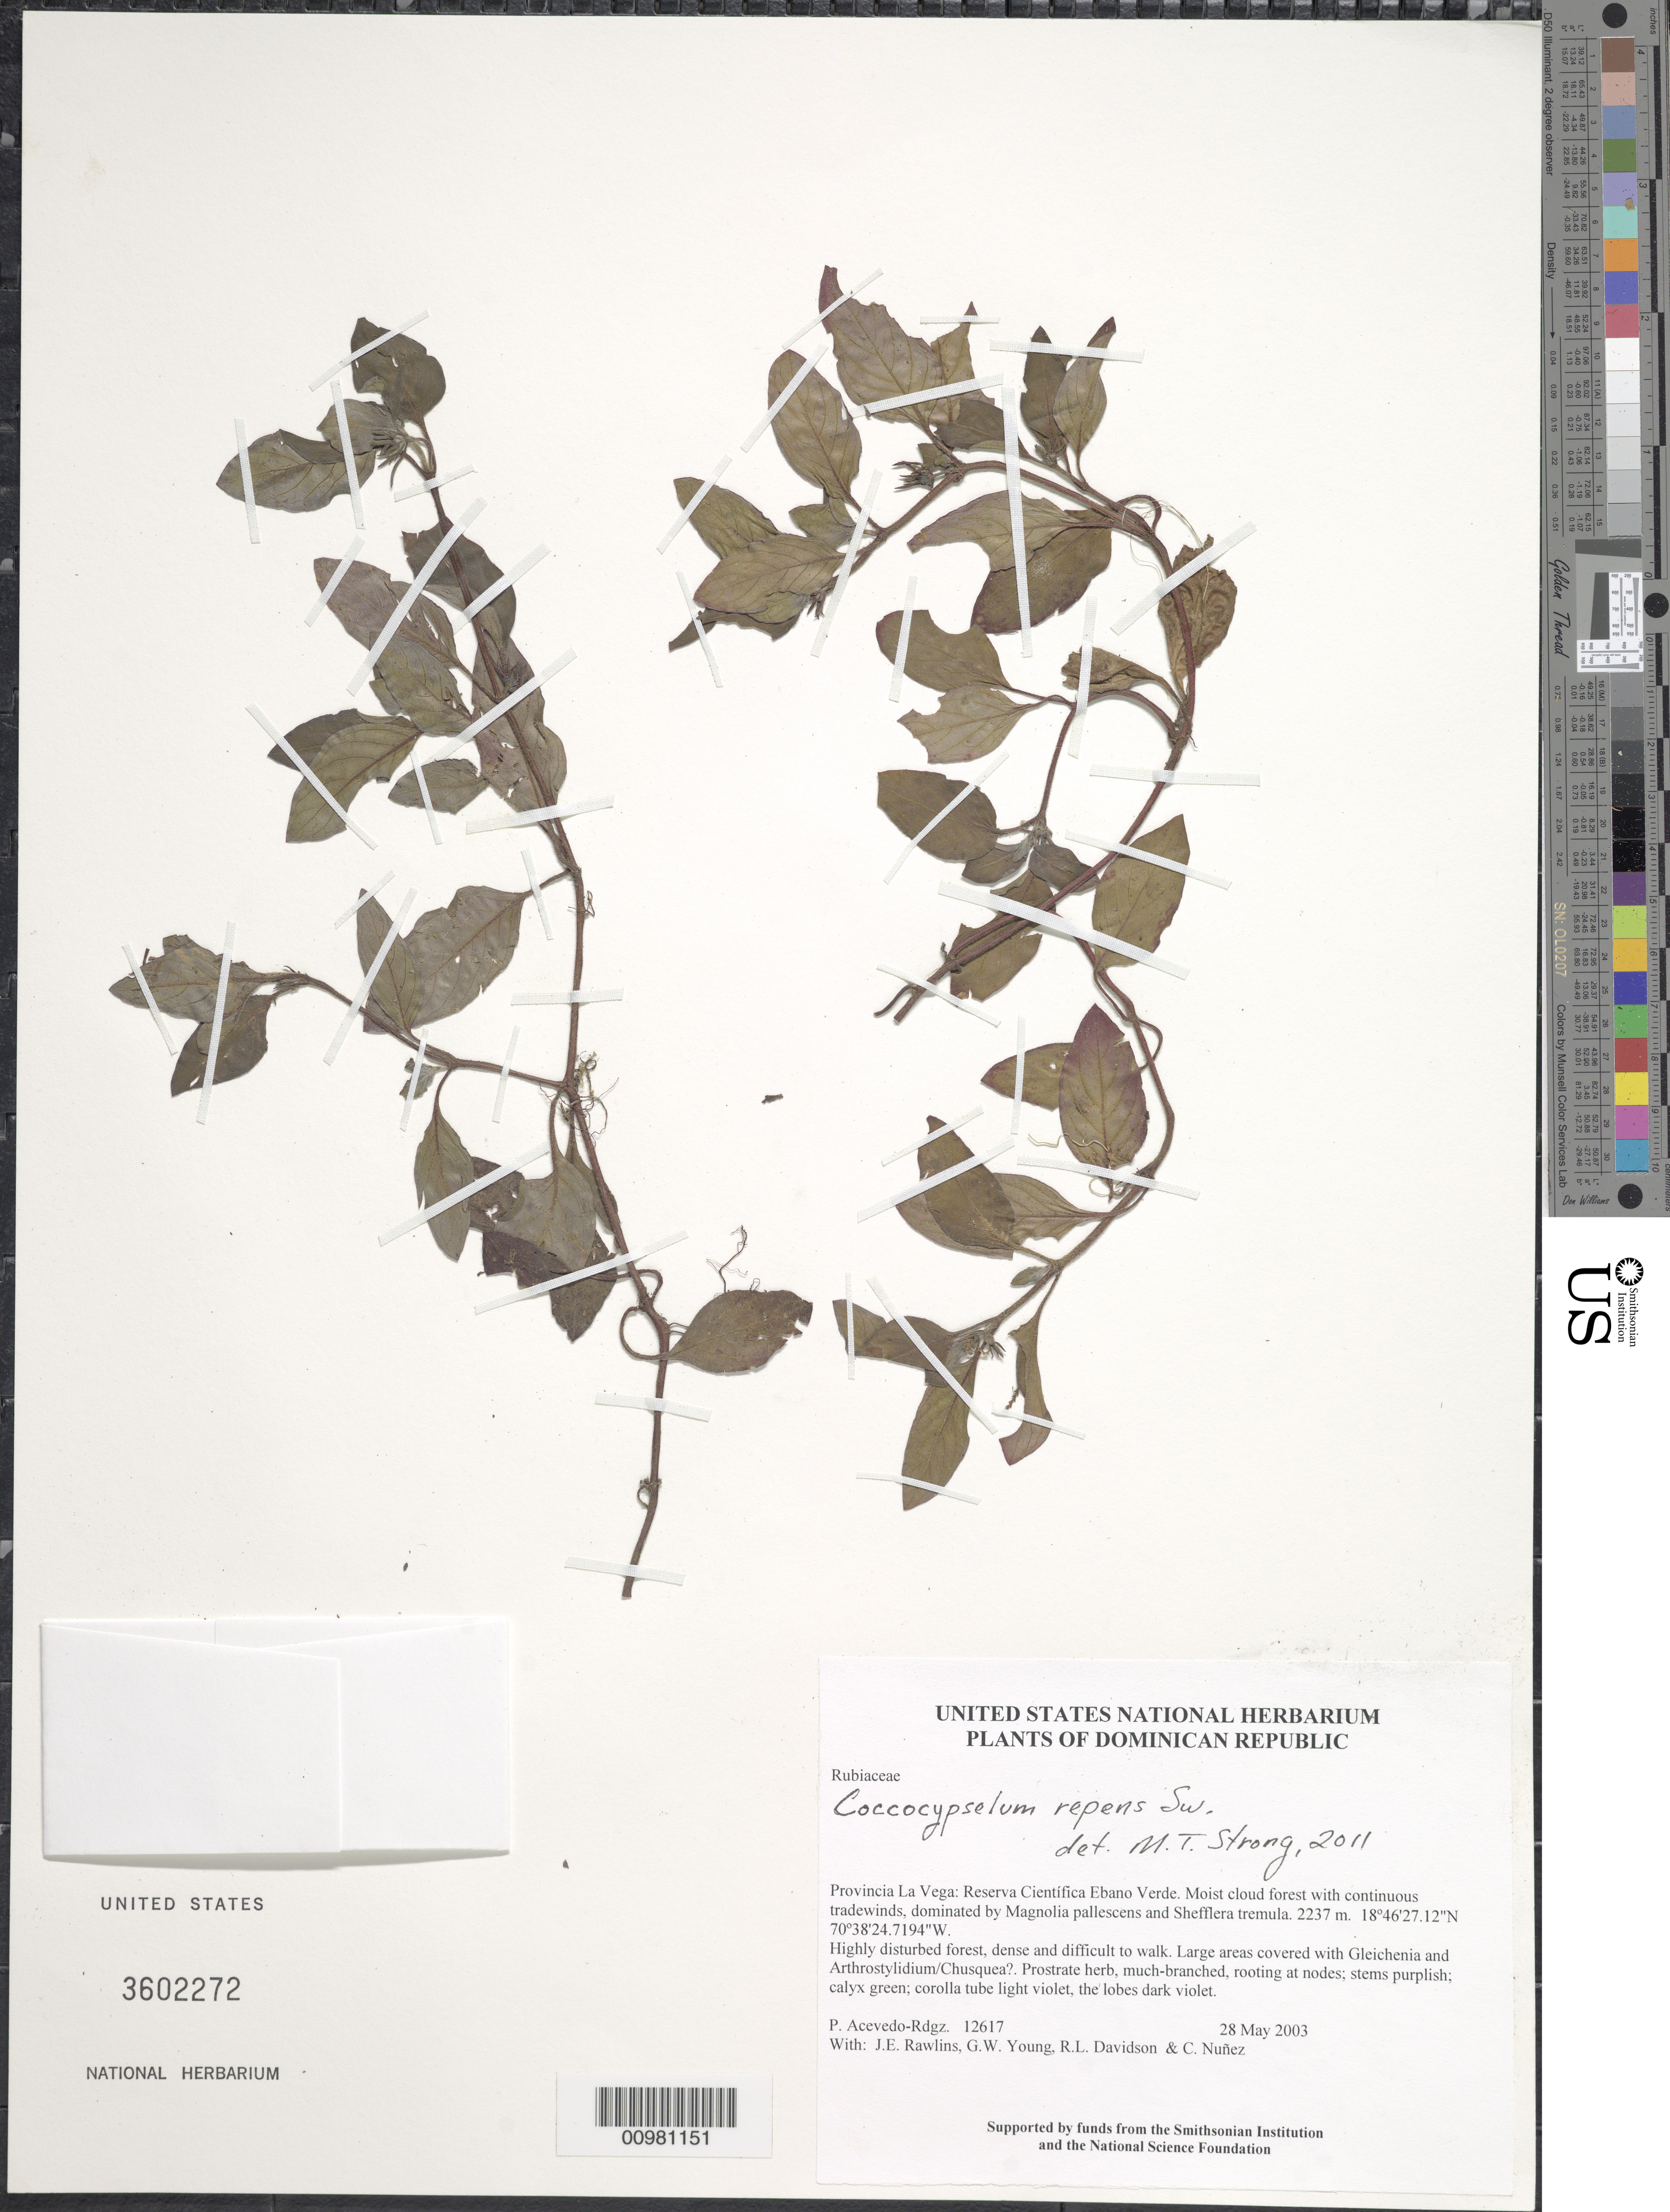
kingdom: Plantae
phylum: Tracheophyta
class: Magnoliopsida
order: Gentianales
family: Rubiaceae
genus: Coccocypselum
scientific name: Coccocypselum repens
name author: Sw.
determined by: Strong, M. T., (US), Smithsonian Institution - National Museum of Natural History (UNITED STATES)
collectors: P. Acevedo-Rodr., J. Rawlins, G. Young, R. Davidson & C. Nunez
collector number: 12617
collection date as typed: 28 May 2003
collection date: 2003-05-28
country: Dominican Republic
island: Hispaniola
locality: Provincia La Vega: Reserva Científica Ebano Verde. Moist cloud forest with continuous tradewinds, dominated by Magnolia pallescens and Shefflera tremula.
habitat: Highly disturbed forest, dense and difficult to walk. Large areas covered with Gleichenia and Arthrostylidium/Chusquea?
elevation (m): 2237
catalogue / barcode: US 3602272